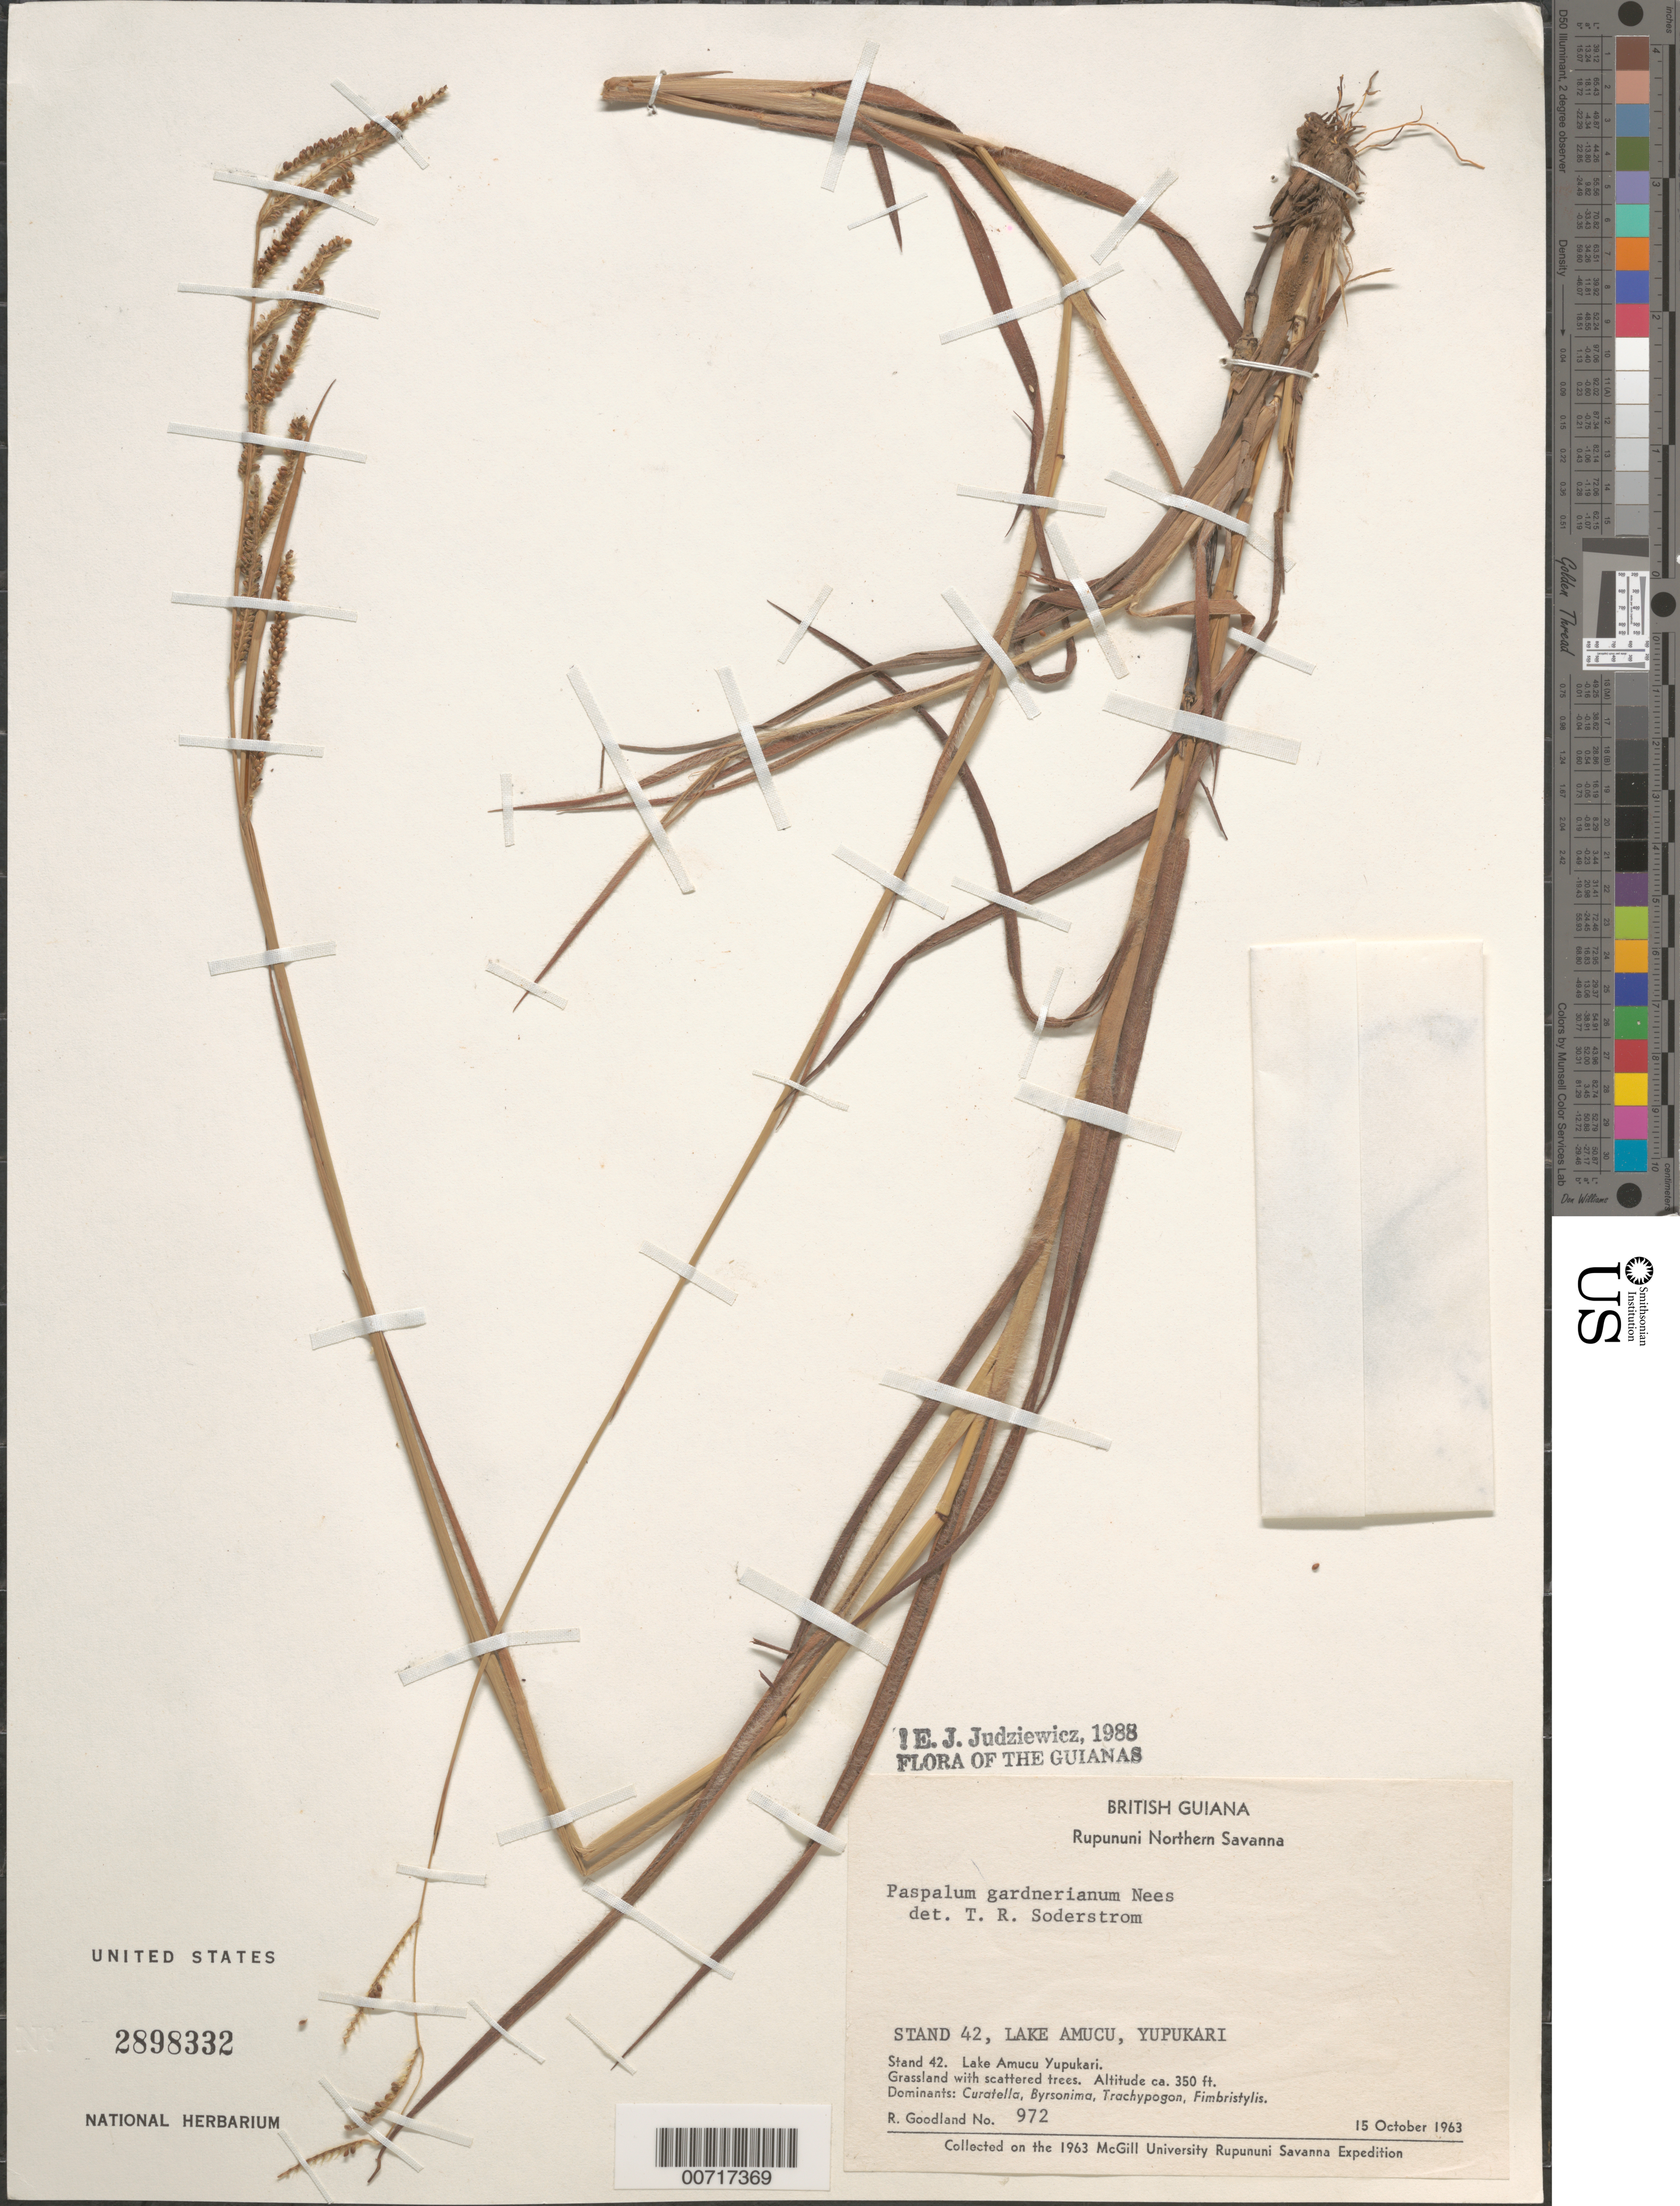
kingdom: Plantae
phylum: Tracheophyta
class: Liliopsida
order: Poales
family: Poaceae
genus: Paspalum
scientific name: Paspalum gardnerianum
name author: Nees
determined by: Soderstrom, T. R.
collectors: R. Goodland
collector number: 972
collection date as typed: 15-Oct-63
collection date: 1963-10-15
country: Guyana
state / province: U. Takutu-U. Essequibo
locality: Rupununi Northern Savanna, Lake Amucu, Yupukari, Stand 42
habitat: Grassland with scattered trees. Dominants: Curatella, Byrsonima, Trachypogon, Fimbristylis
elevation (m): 107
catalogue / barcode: US 2898332